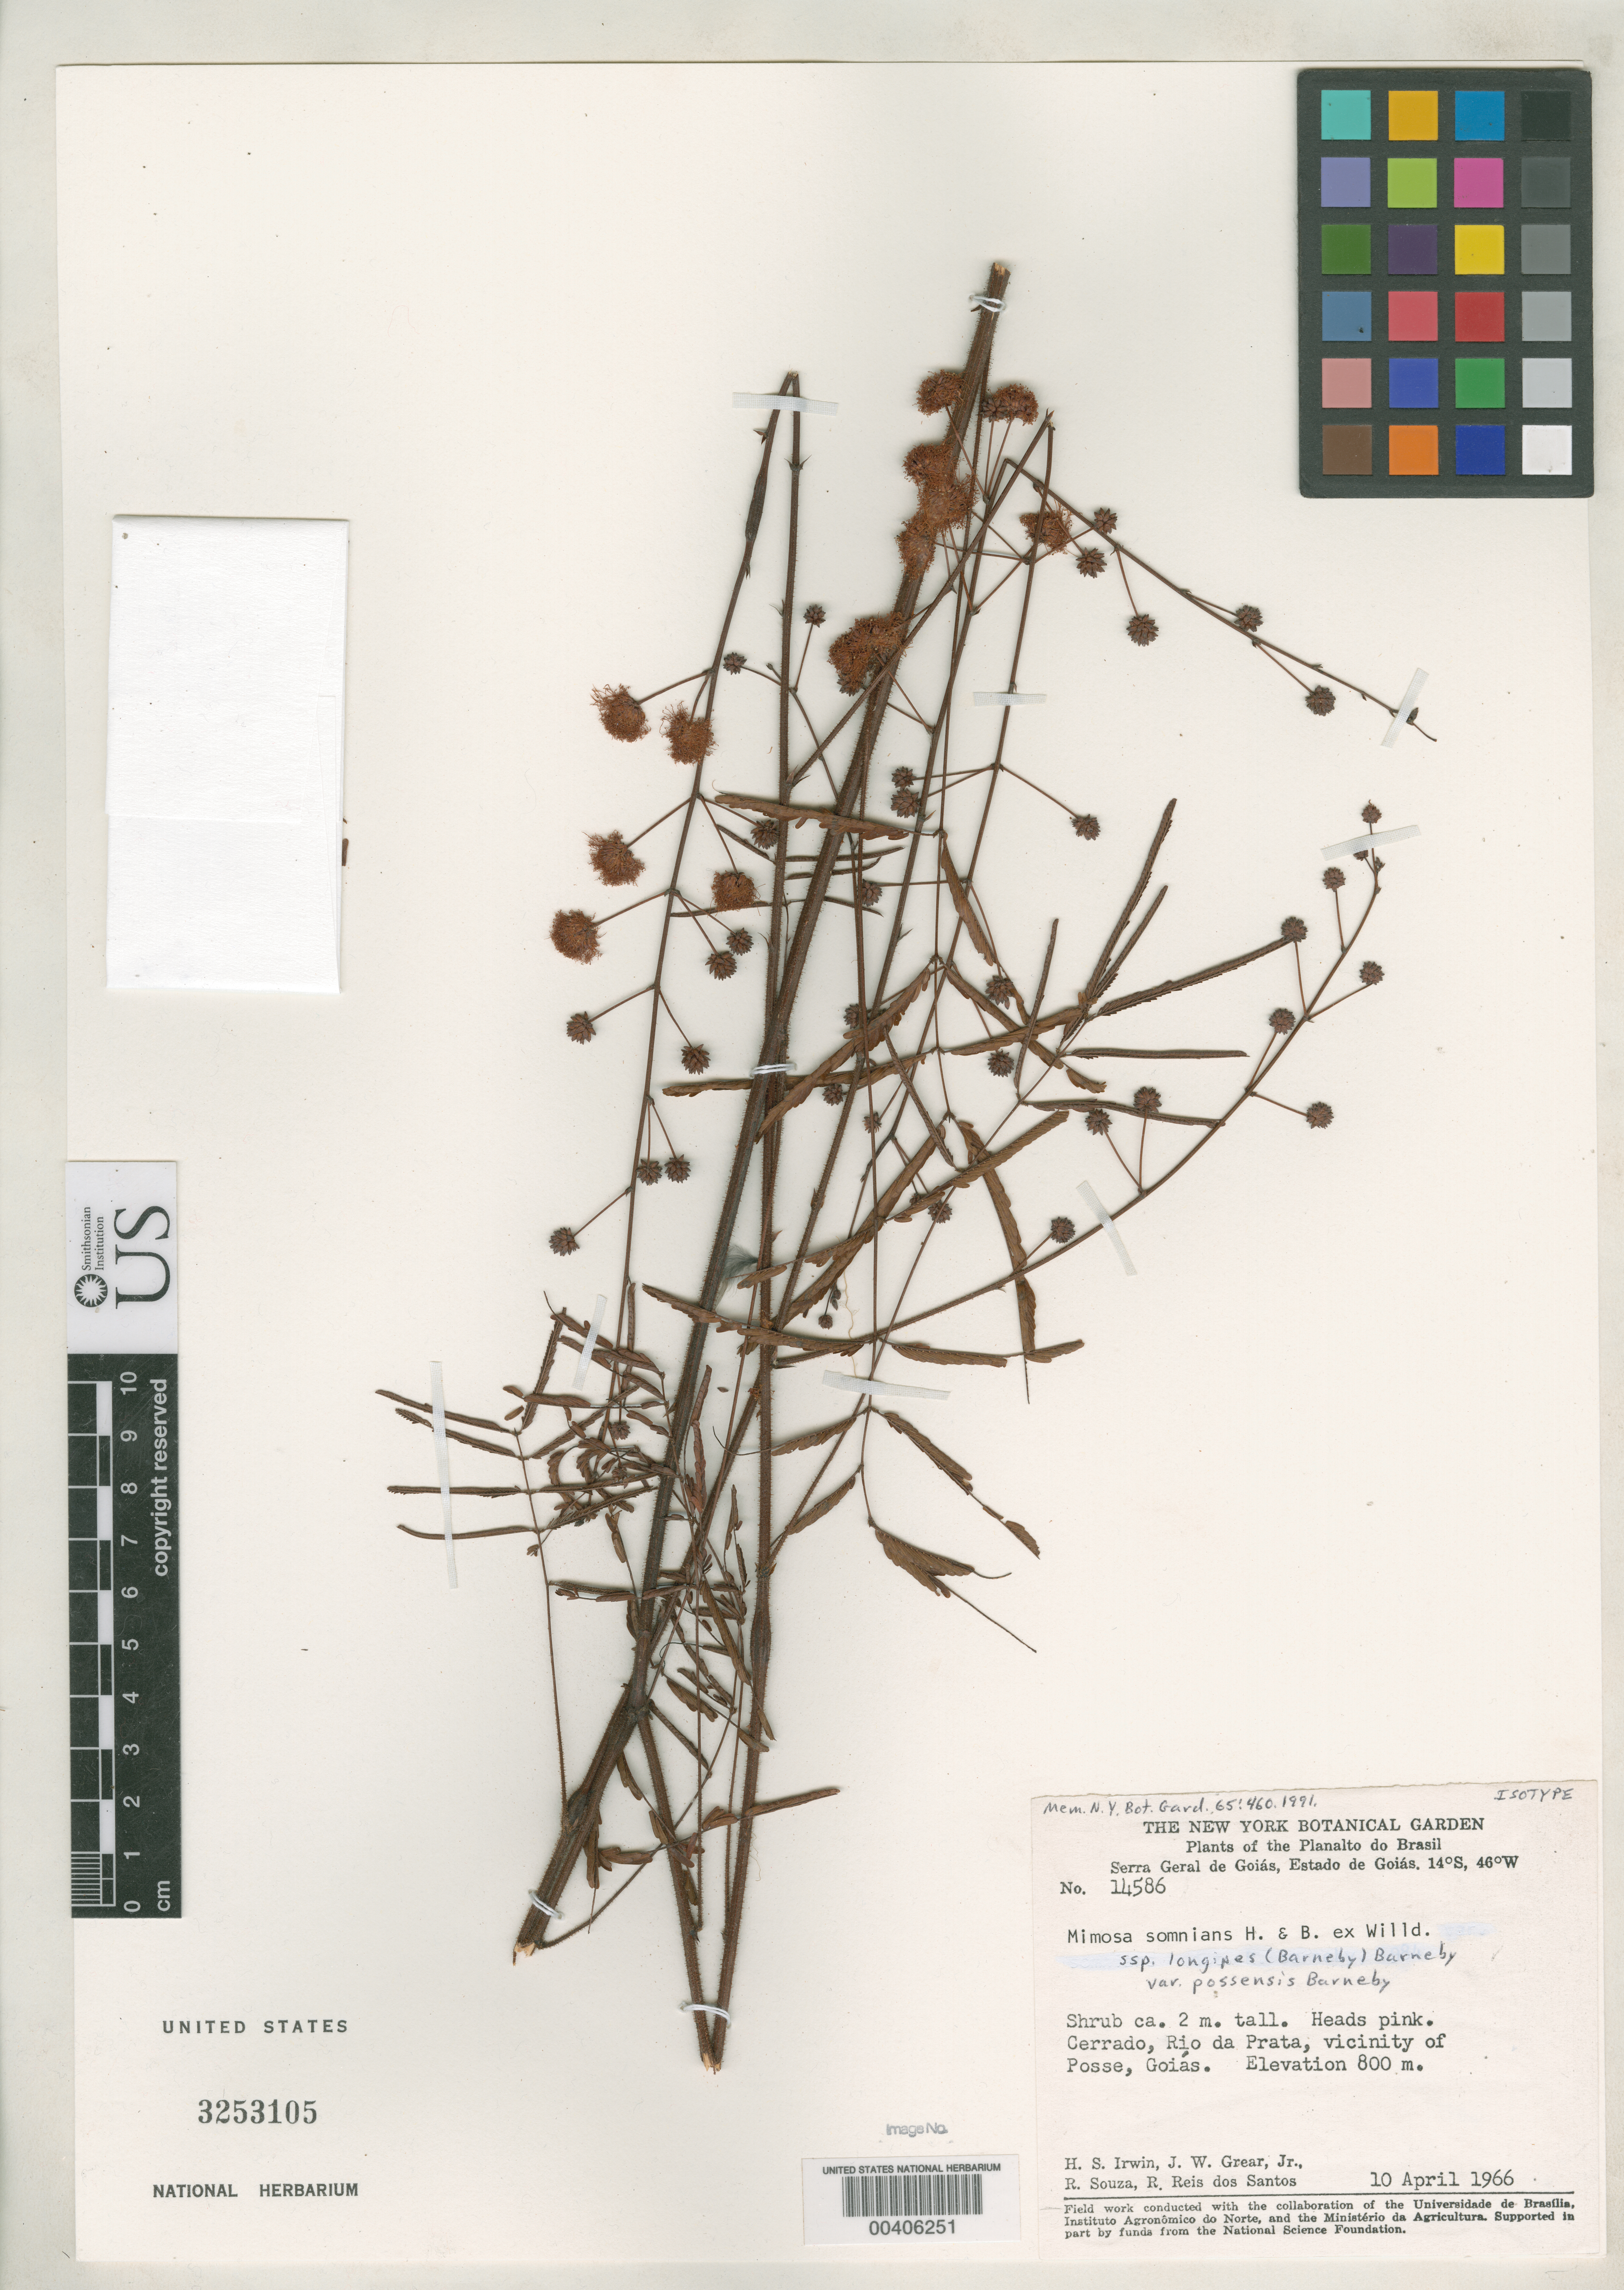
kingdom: Plantae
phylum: Tracheophyta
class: Magnoliopsida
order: Fabales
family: Fabaceae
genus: Mimosa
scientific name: Mimosa somnians var. possensis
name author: Barneby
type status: Isotype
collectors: H. Irwin, J. W. Grear, R. Souza & R. G. P. Santos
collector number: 14586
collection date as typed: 10 Apr 1966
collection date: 1966-04-10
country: Brazil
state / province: Goiás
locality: Serra Geral de Goias, Rio da Prata vicinity of Posse.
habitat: Cerrado.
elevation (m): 800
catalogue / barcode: US 3253105